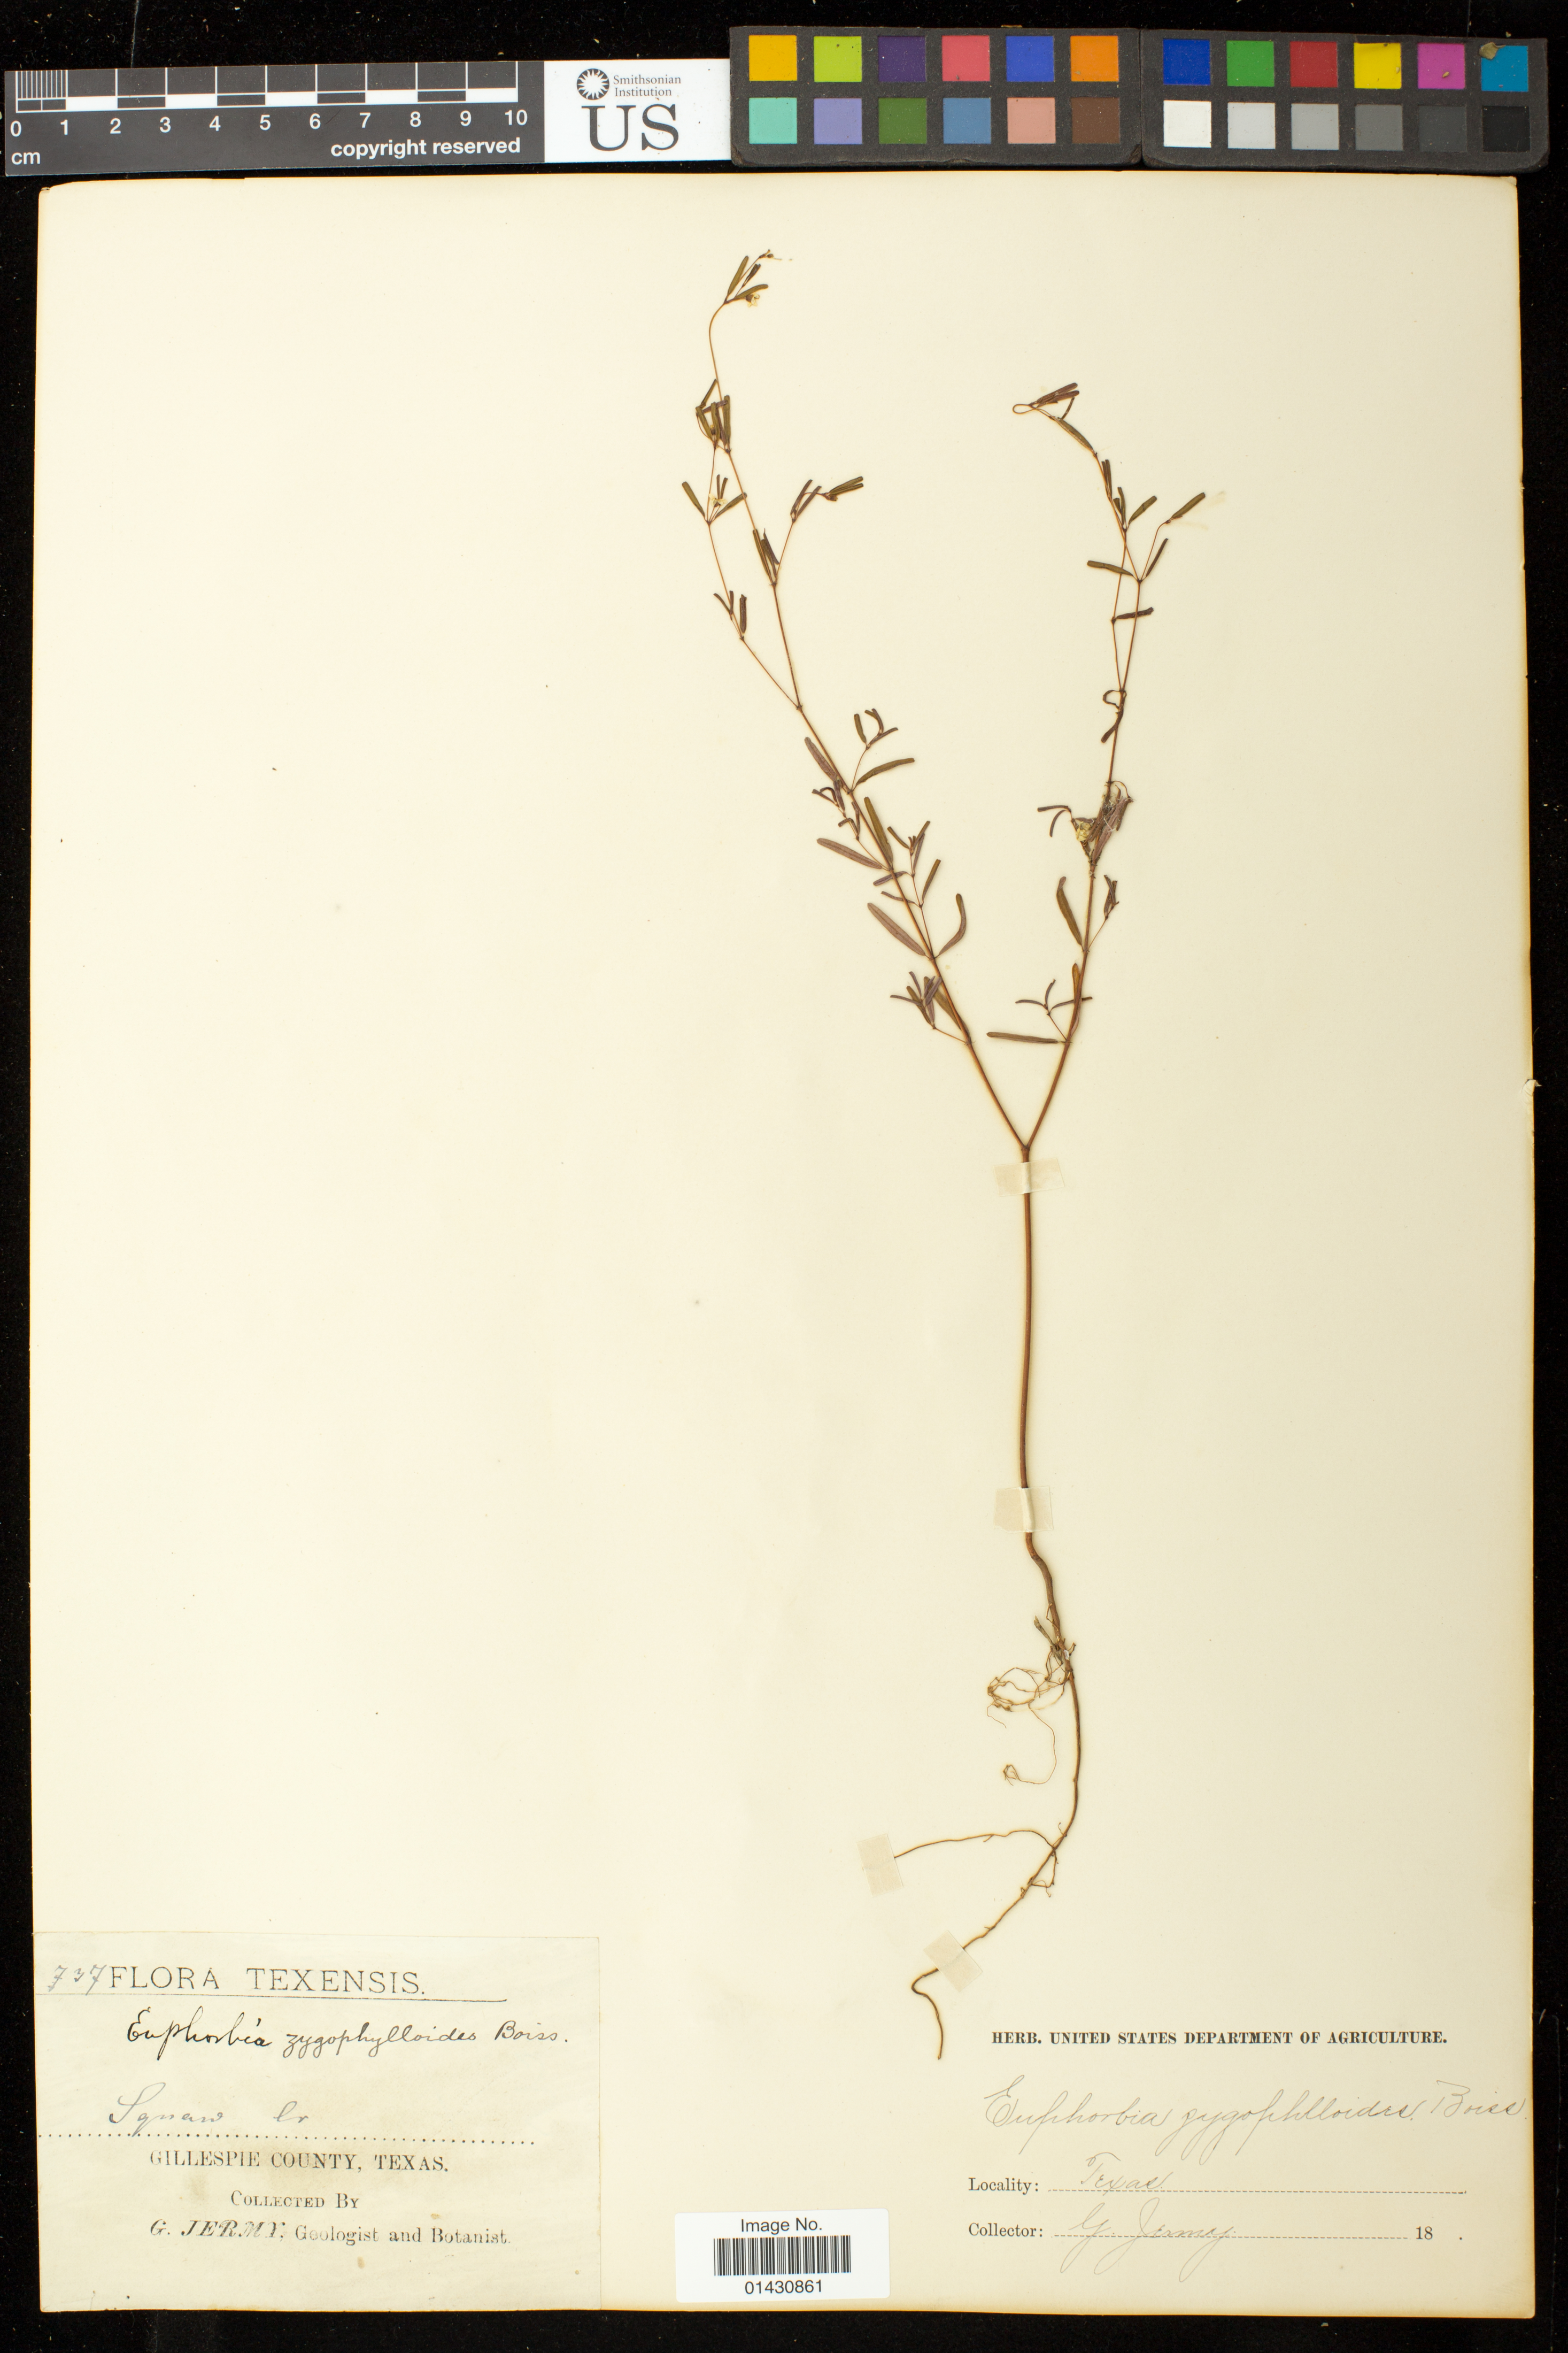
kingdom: Plantae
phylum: Tracheophyta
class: Magnoliopsida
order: Malpighiales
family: Euphorbiaceae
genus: Euphorbia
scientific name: Euphorbia missurica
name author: Raf.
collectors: G. Jermy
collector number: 737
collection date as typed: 18--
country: United States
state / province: Texas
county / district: Gillespie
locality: Squaw Cr